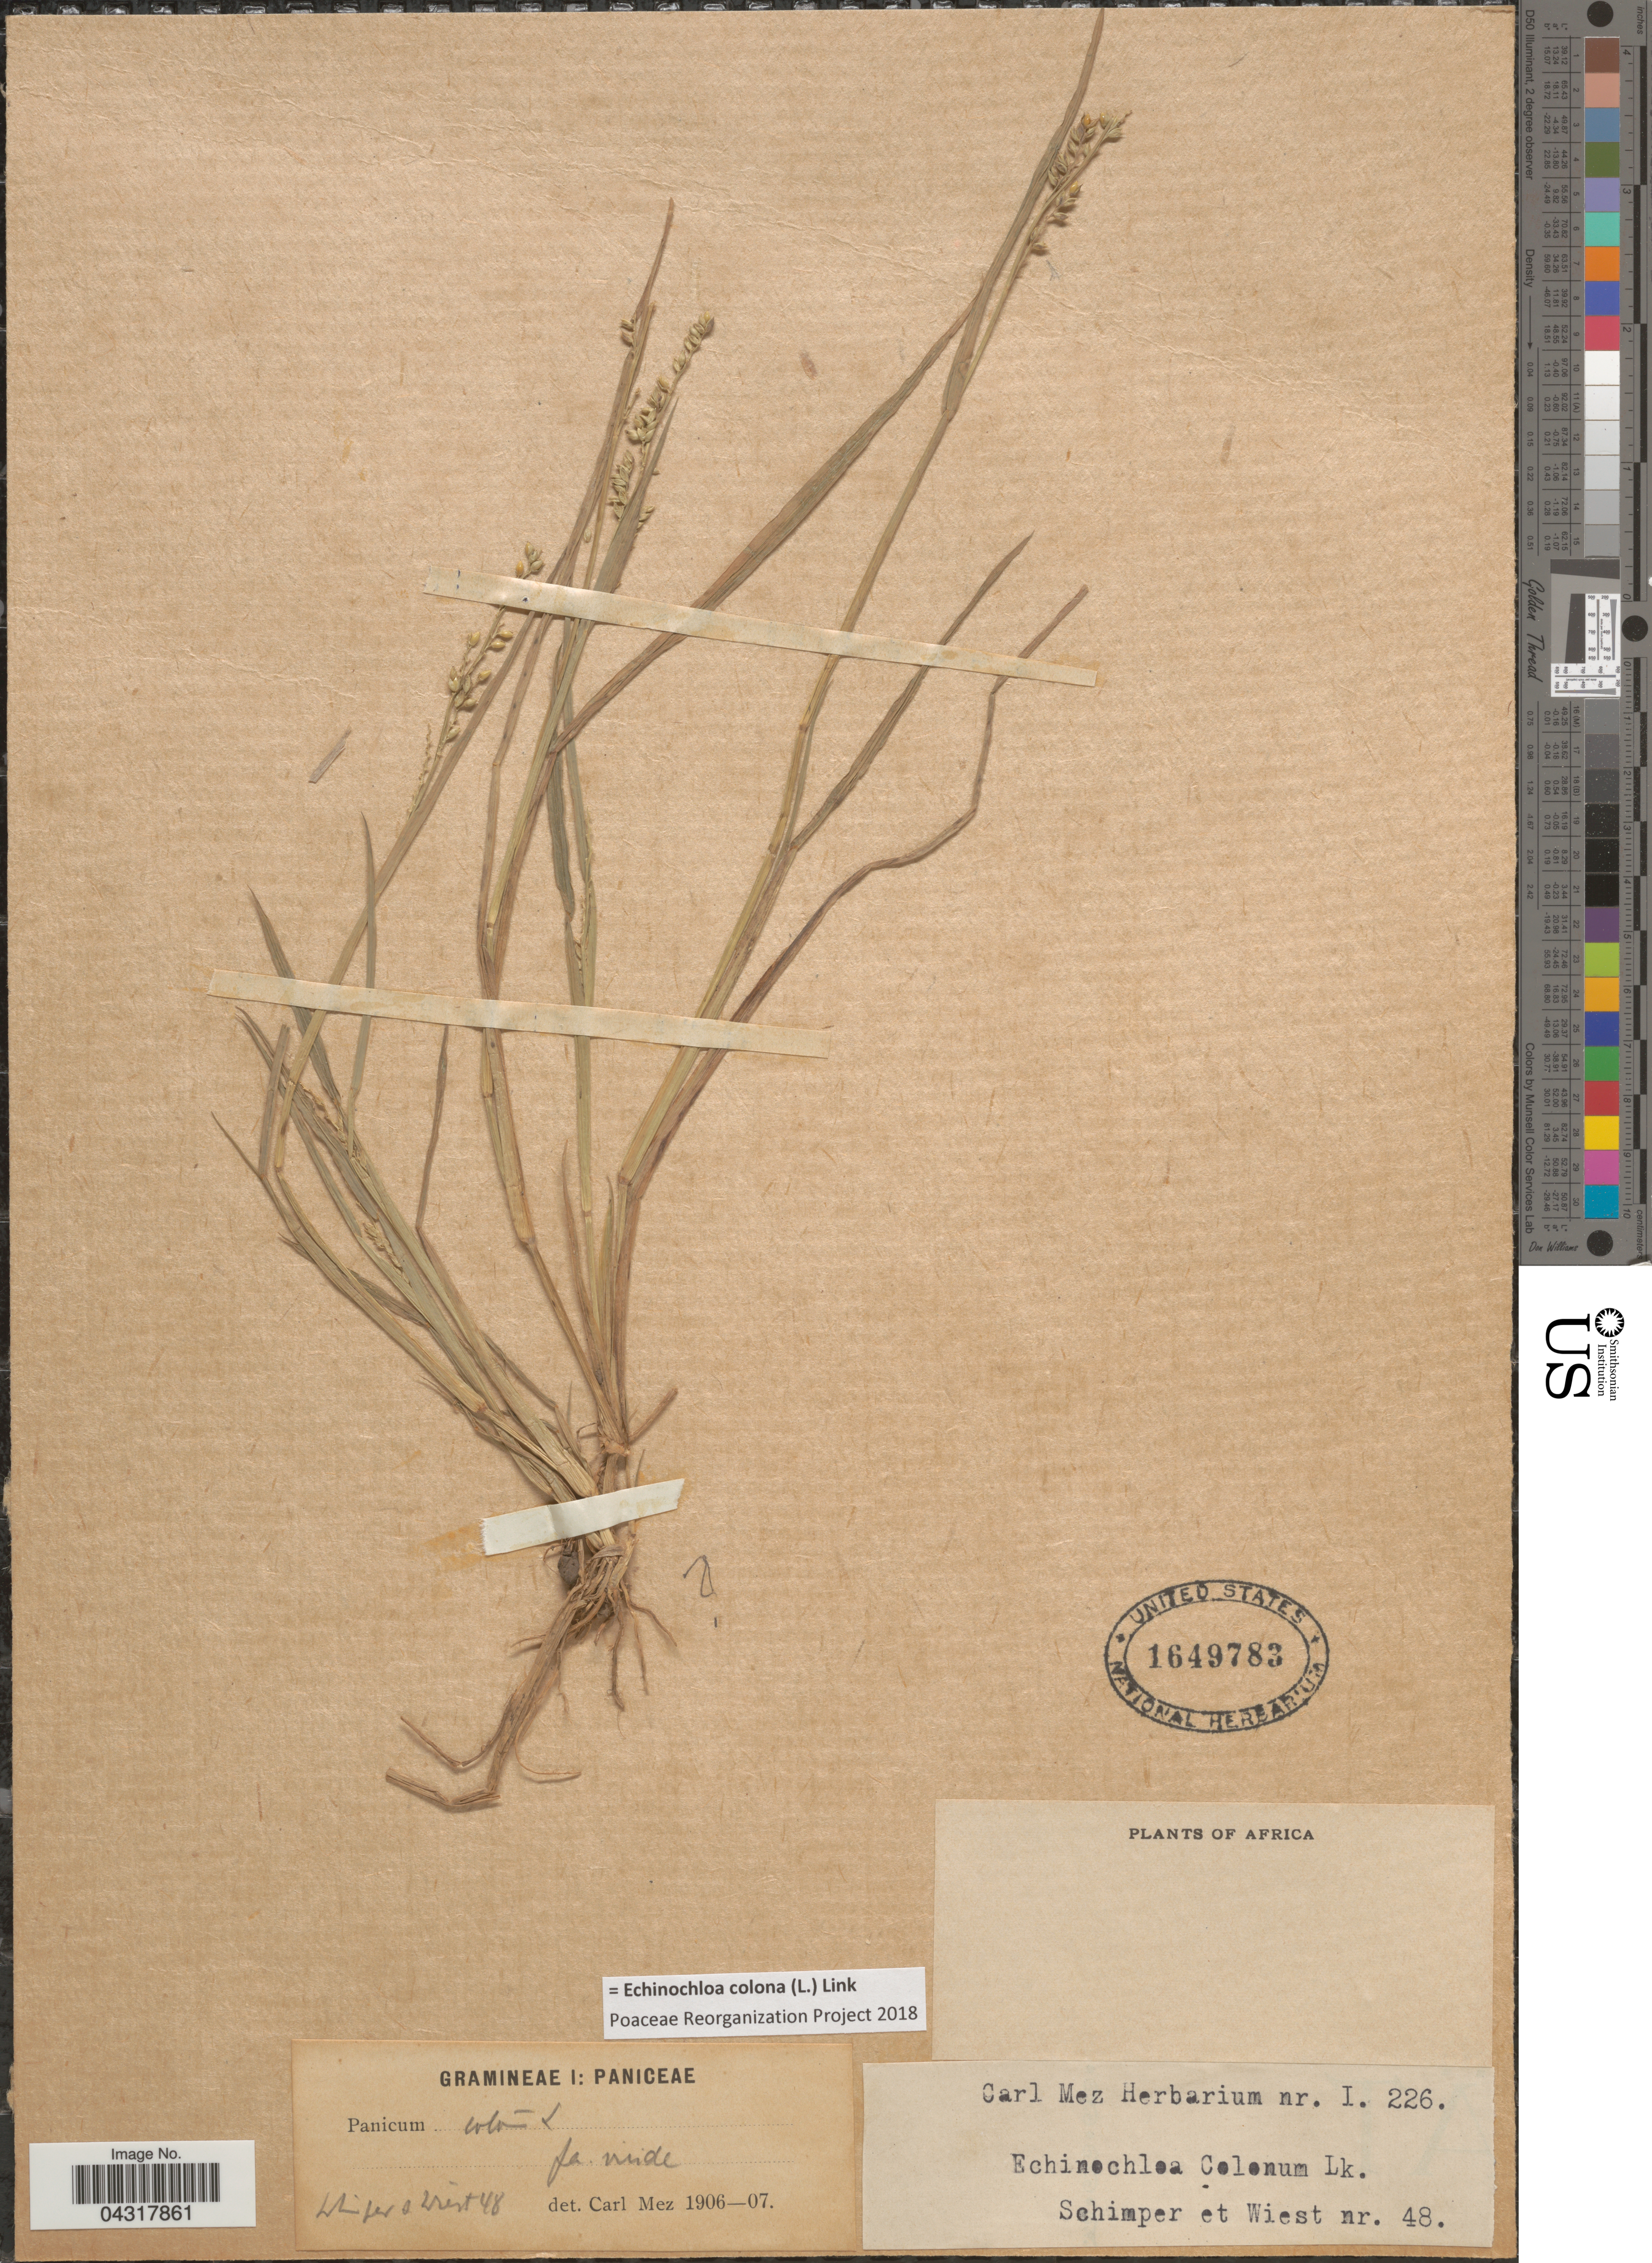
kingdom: Plantae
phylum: Tracheophyta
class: Liliopsida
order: Poales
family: Poaceae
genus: Echinochloa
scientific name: Echinochloa colona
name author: (L.) Link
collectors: -. Schimper & -. Wiest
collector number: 48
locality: Africa.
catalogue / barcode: US 1649783